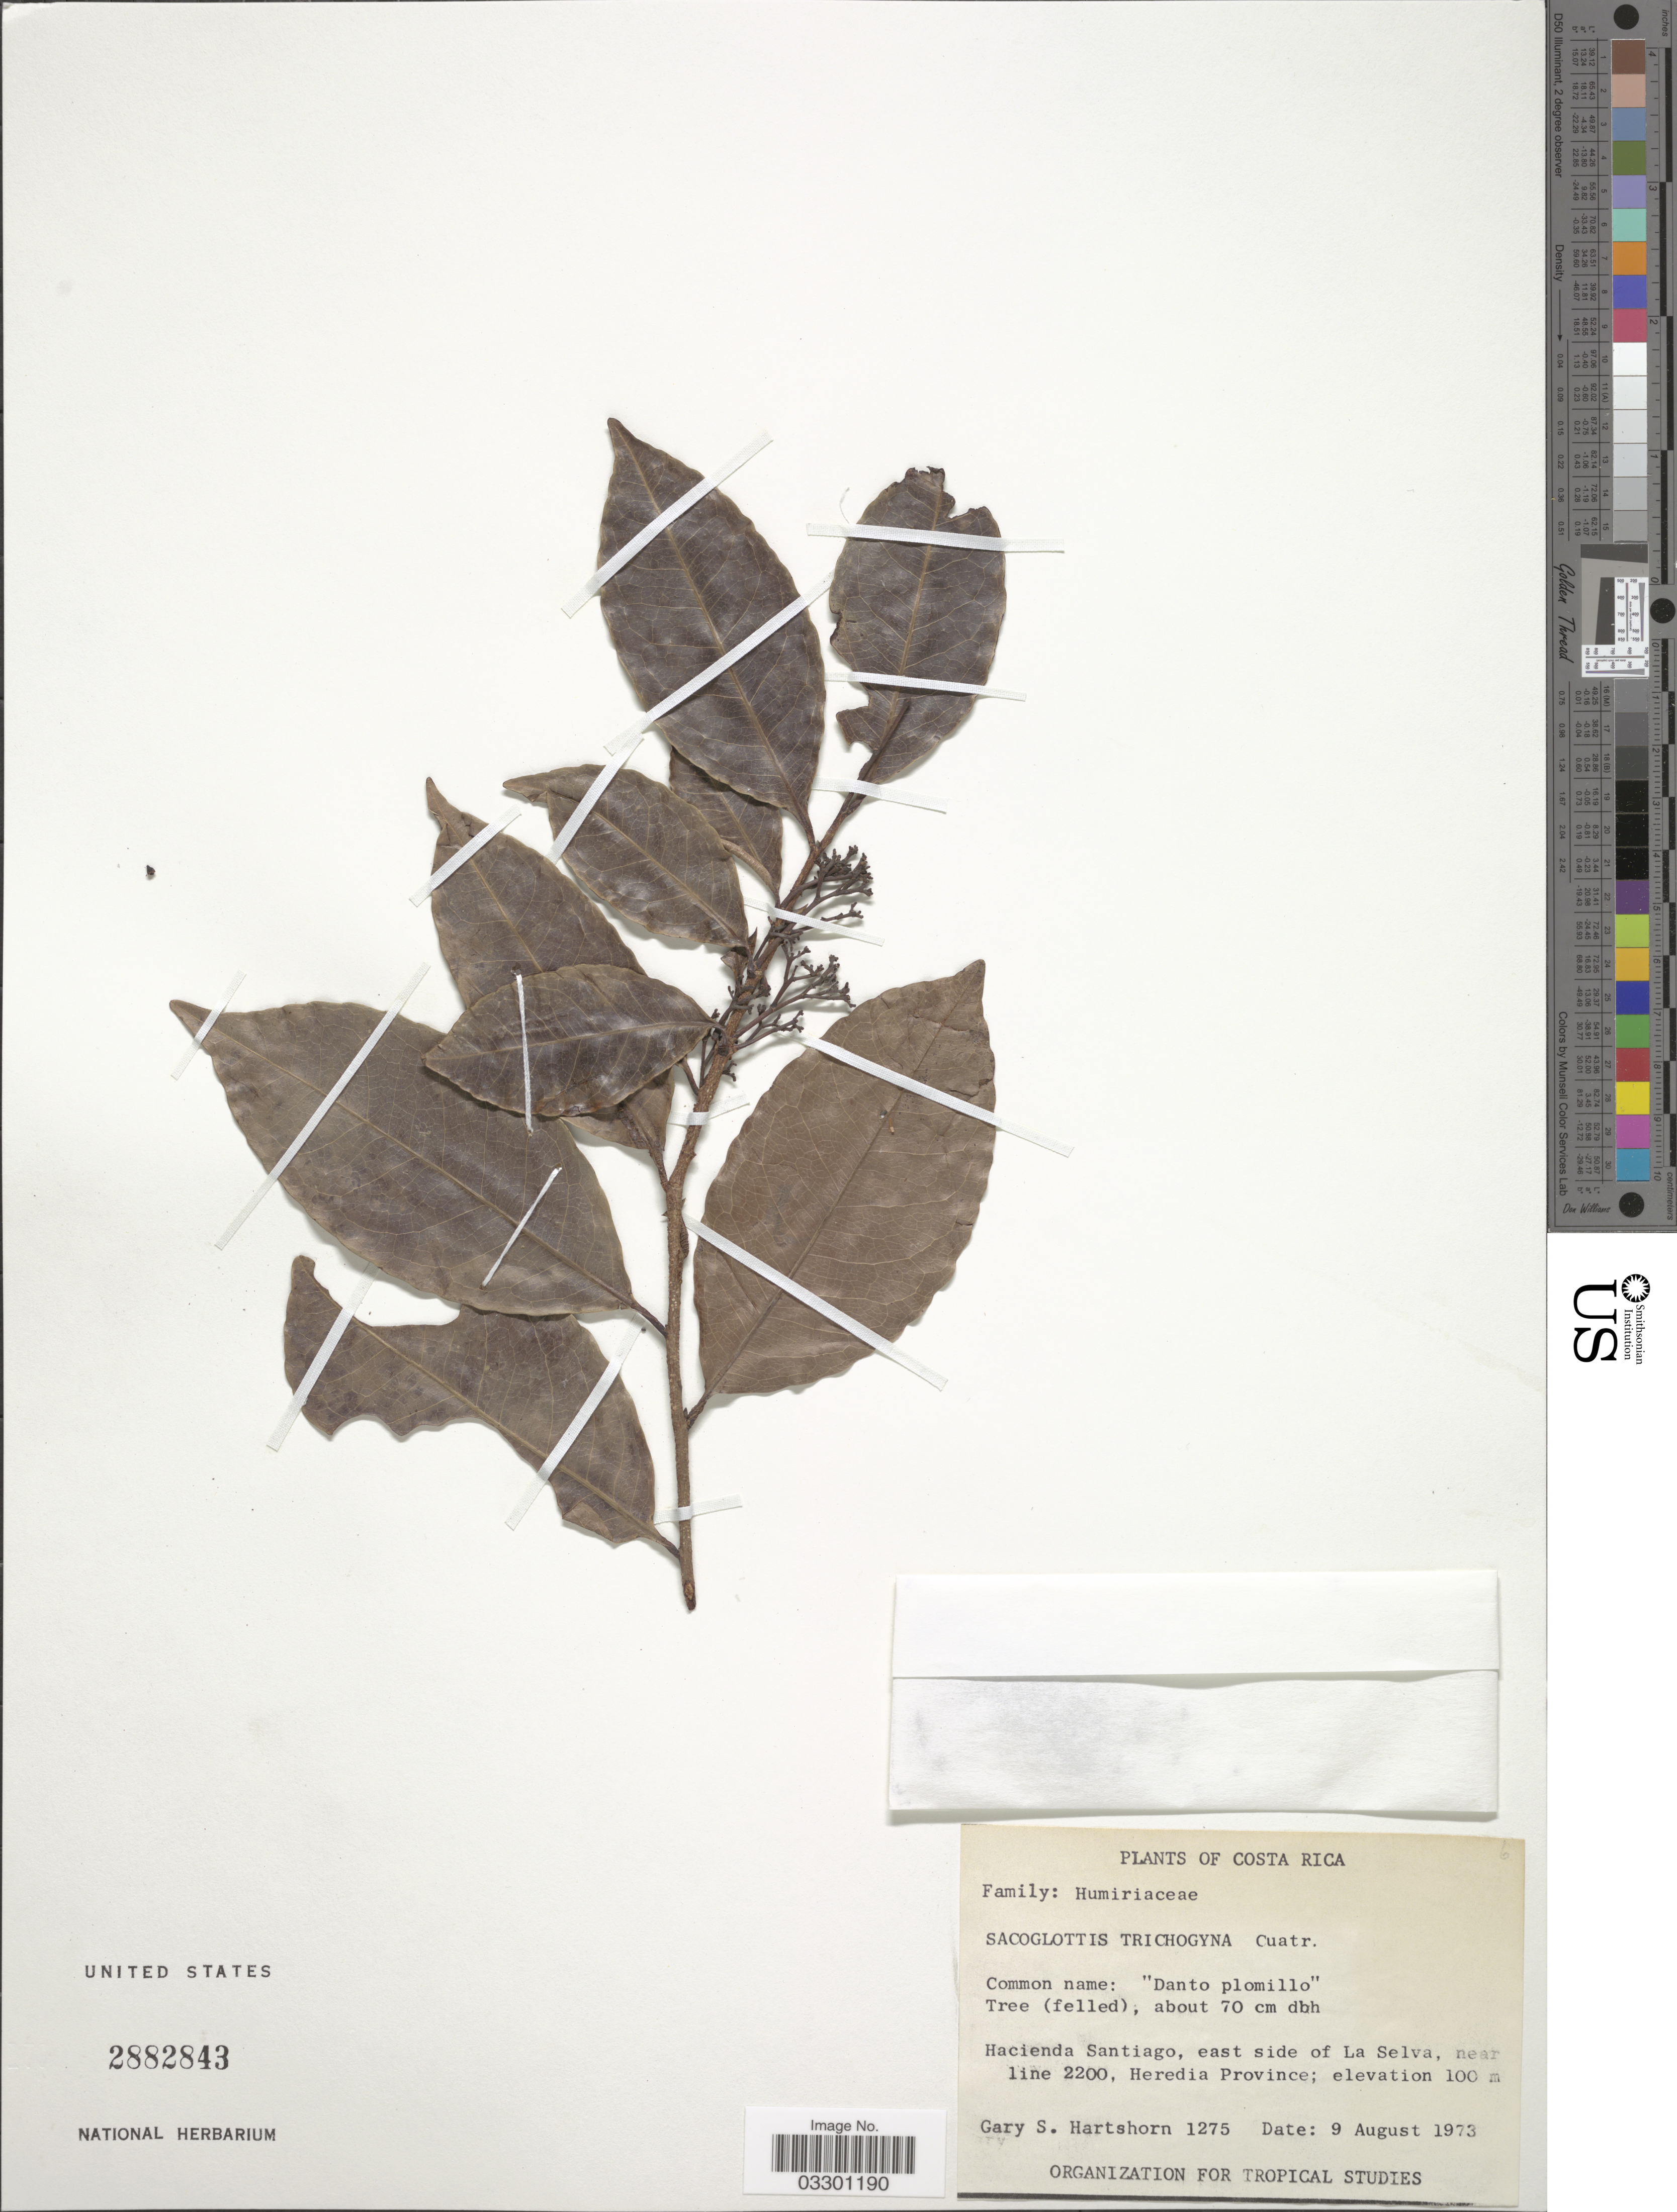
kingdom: Plantae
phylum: Tracheophyta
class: Magnoliopsida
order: Malpighiales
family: Humiriaceae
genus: Sacoglottis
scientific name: Sacoglottis trichogyna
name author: Cuatrec.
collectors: G. Hartshorn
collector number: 1275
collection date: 1973-08-09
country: Costa Rica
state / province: Heredia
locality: Hacienda Santiago, east side of La Selva, near line 2200.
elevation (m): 100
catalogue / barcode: US 2882843